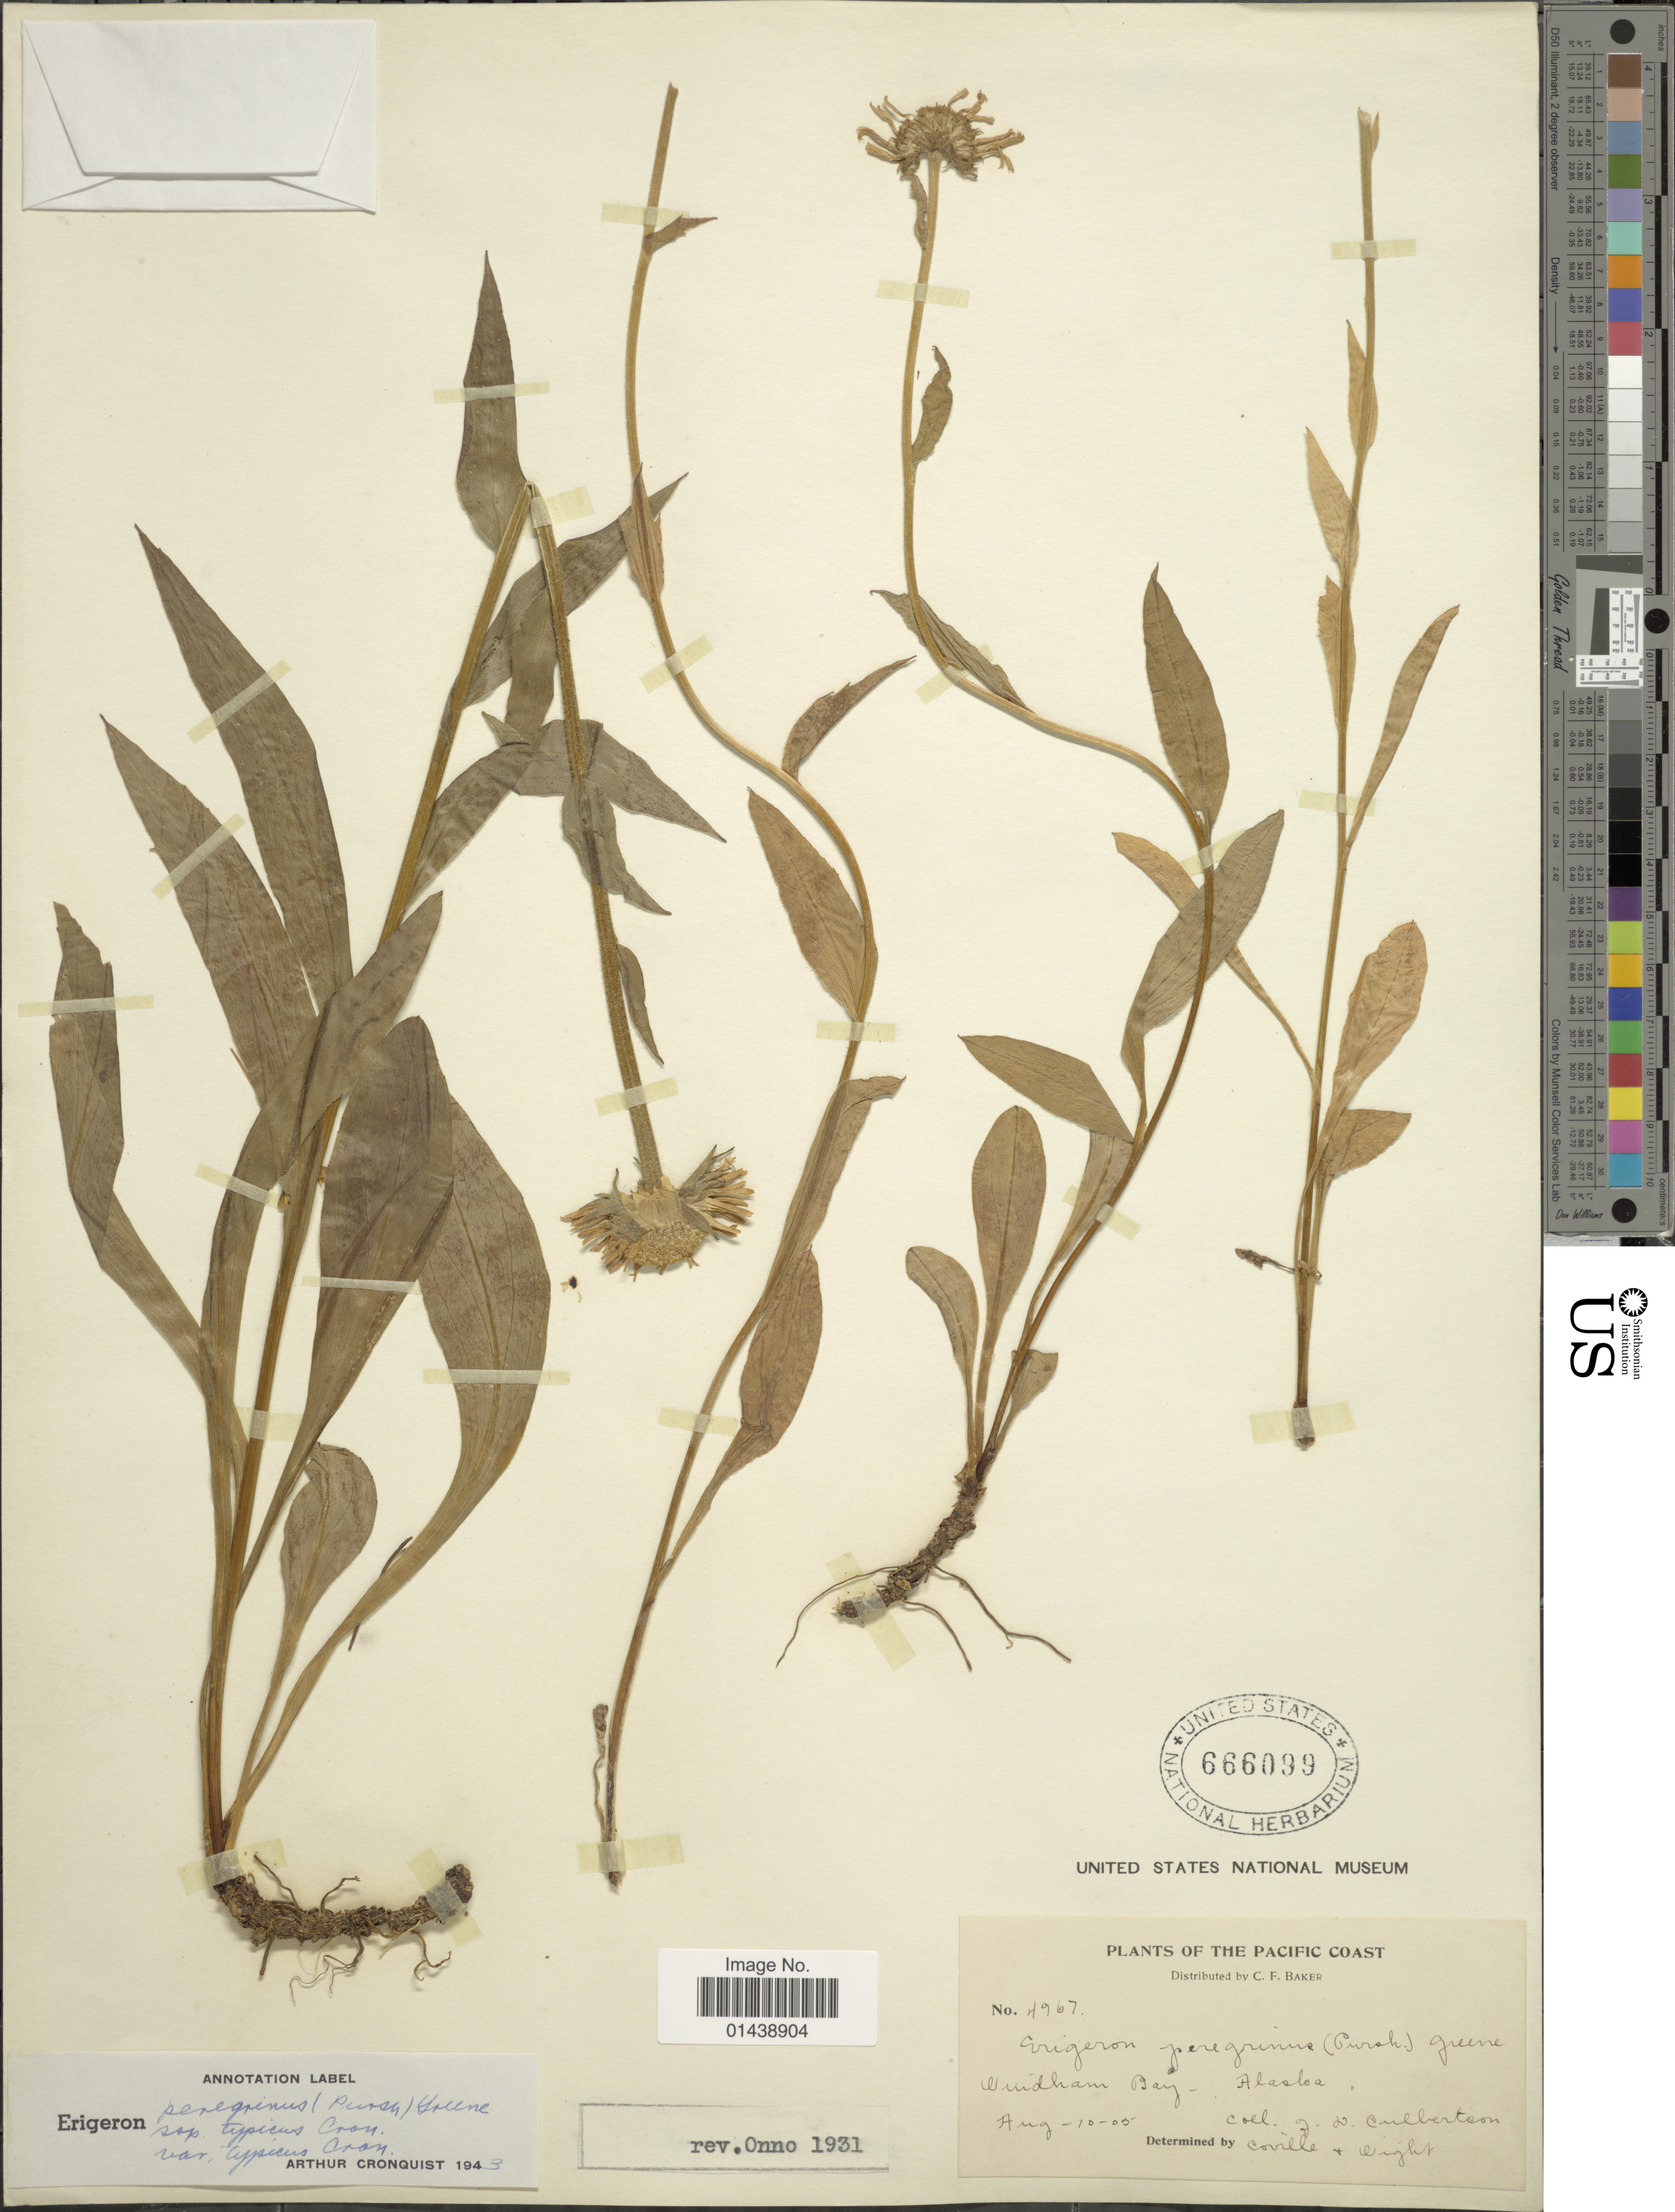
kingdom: Plantae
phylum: Tracheophyta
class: Magnoliopsida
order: Asterales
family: Asteraceae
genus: Erigeron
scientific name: Erigeron peregrinus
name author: (Banks ex Pursh) Greene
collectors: J. Culbertson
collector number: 4967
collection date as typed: Transcribed d/m/y: 10/8/5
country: United States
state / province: Alaska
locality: Pacific Coast. Windham Bay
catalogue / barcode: US 666099